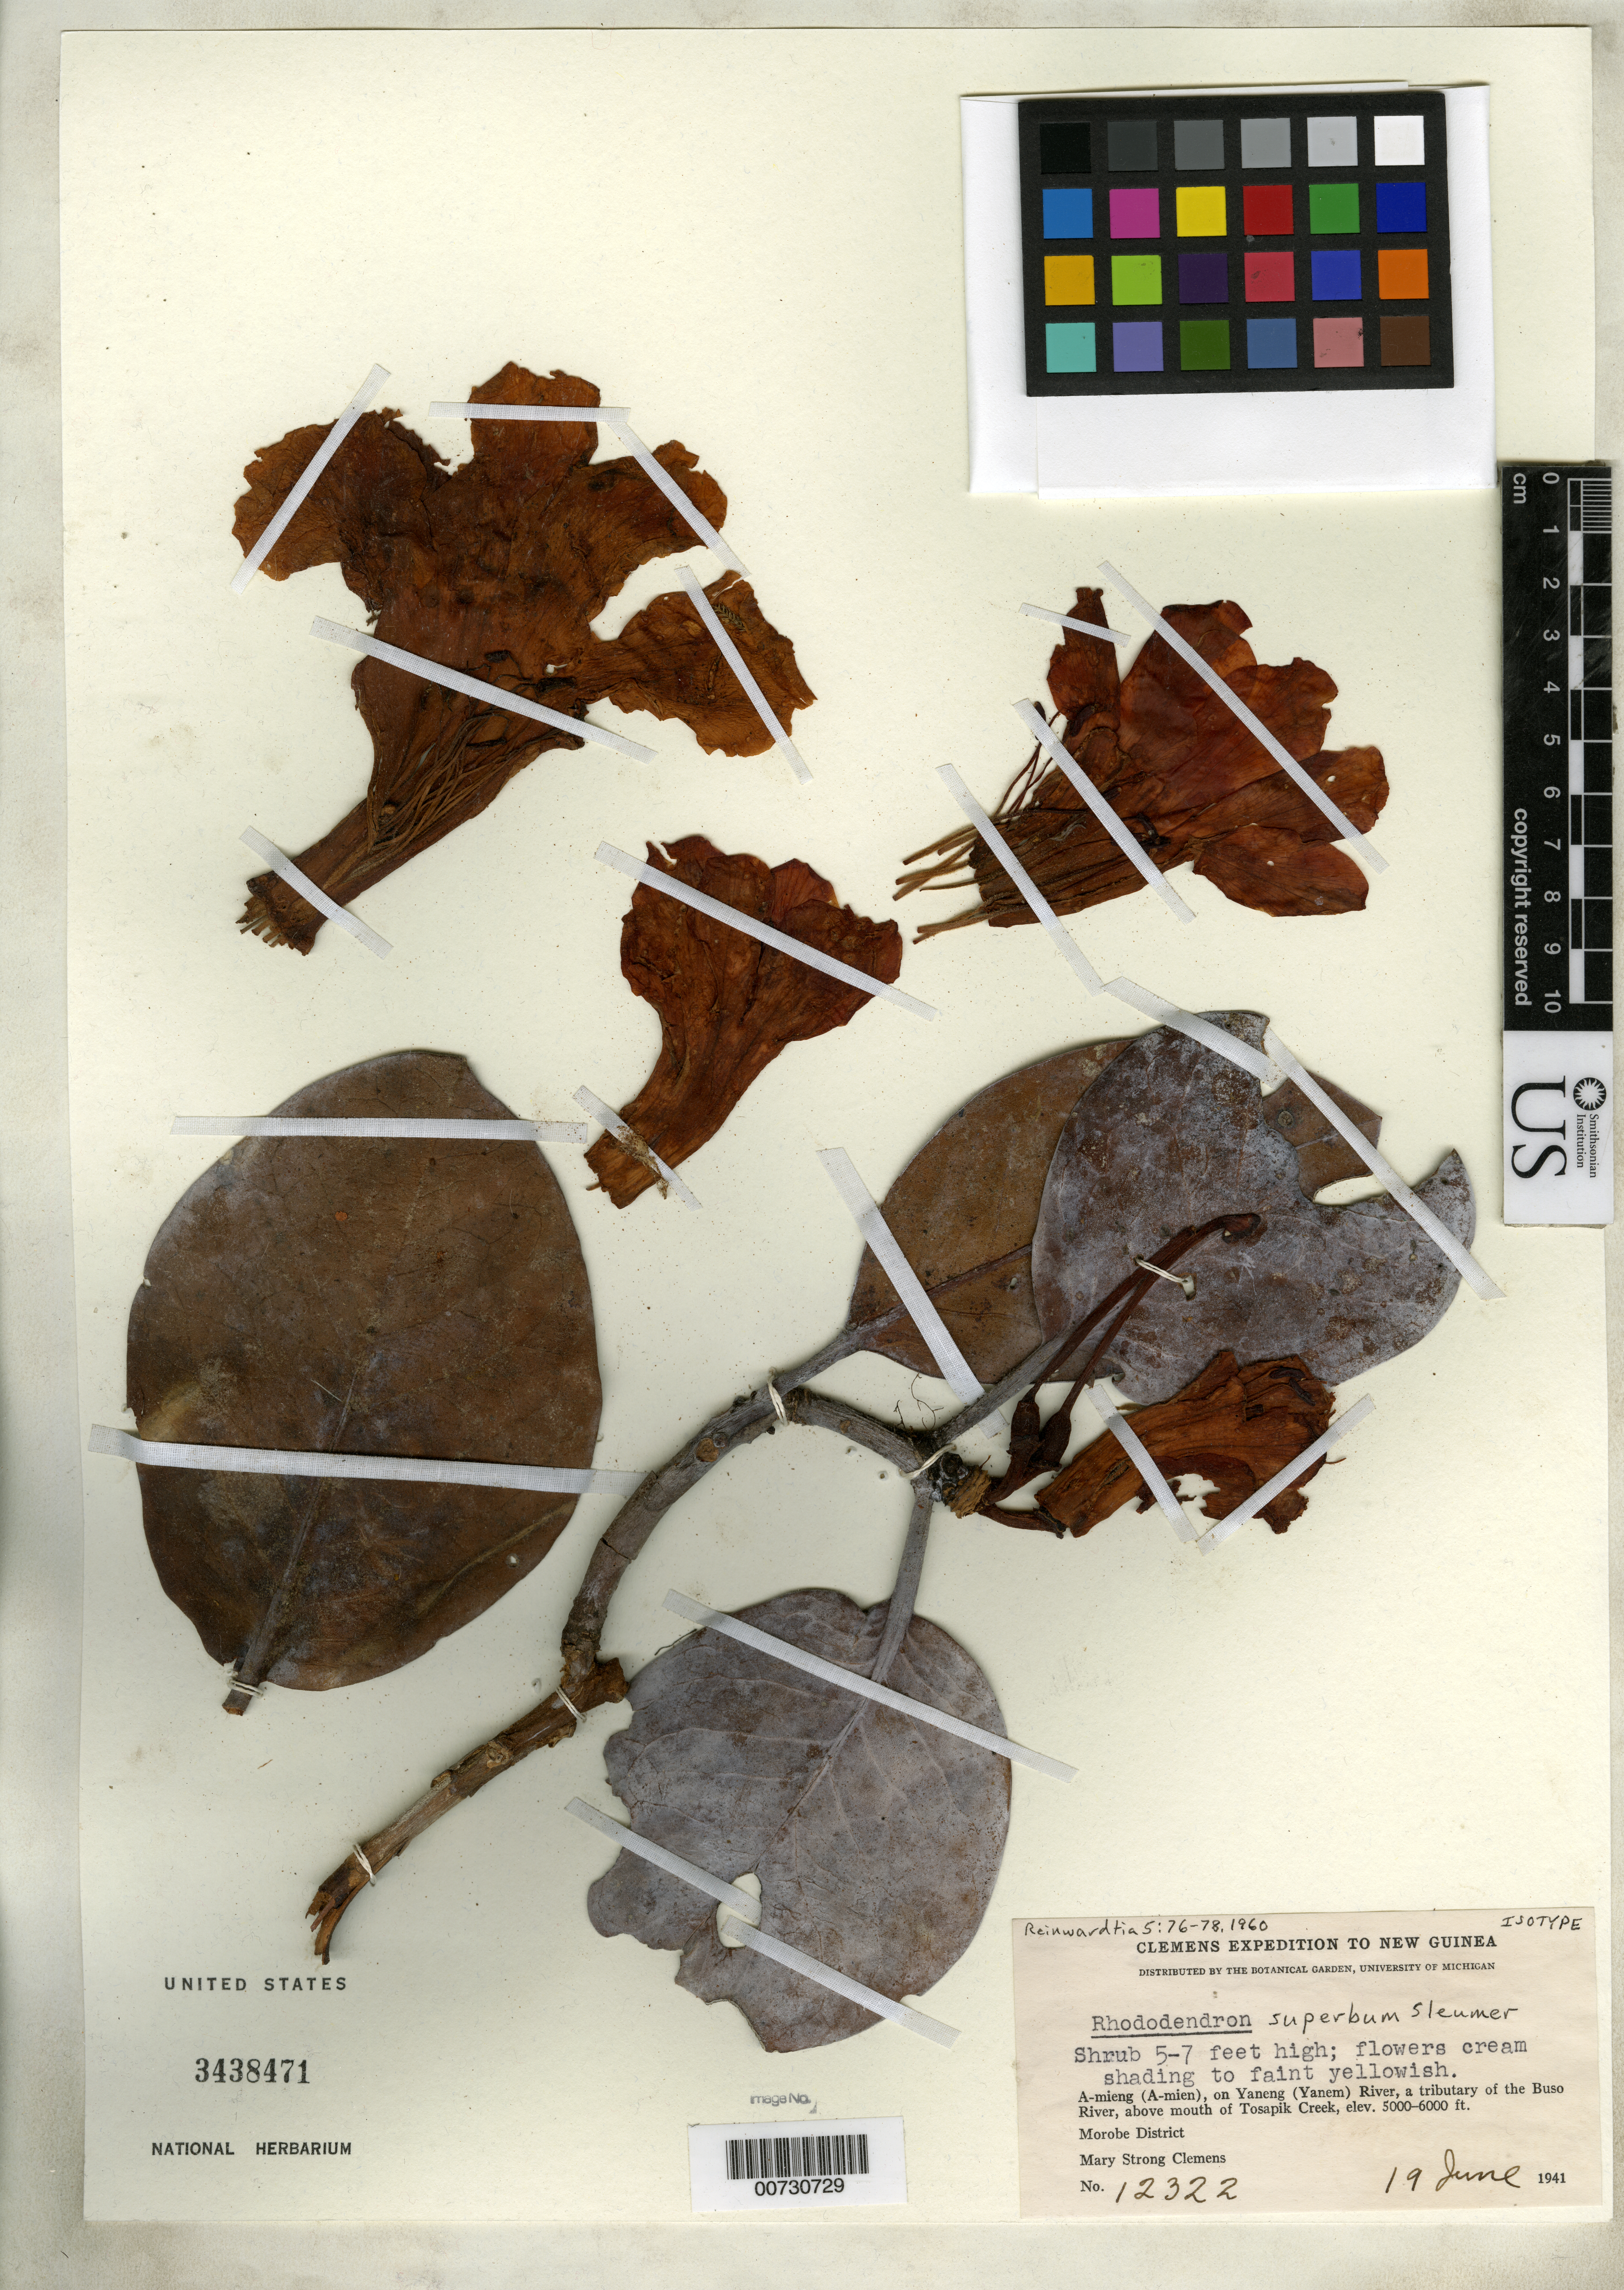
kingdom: Plantae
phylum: Tracheophyta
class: Magnoliopsida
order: Ericales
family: Ericaceae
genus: Rhododendron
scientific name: Rhododendron superbum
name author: Sleumer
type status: Isotype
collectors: M. S. Clemens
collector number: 12322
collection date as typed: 19 Jun 1941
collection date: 1941-06-19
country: Papua New Guinea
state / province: Morobe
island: New Guinea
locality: A-mieng (A-mien), on Yaneng (Yanem) River, a tributary of the Buso River, above mouth of Tosapik Creek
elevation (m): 1524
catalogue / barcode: US 3438471